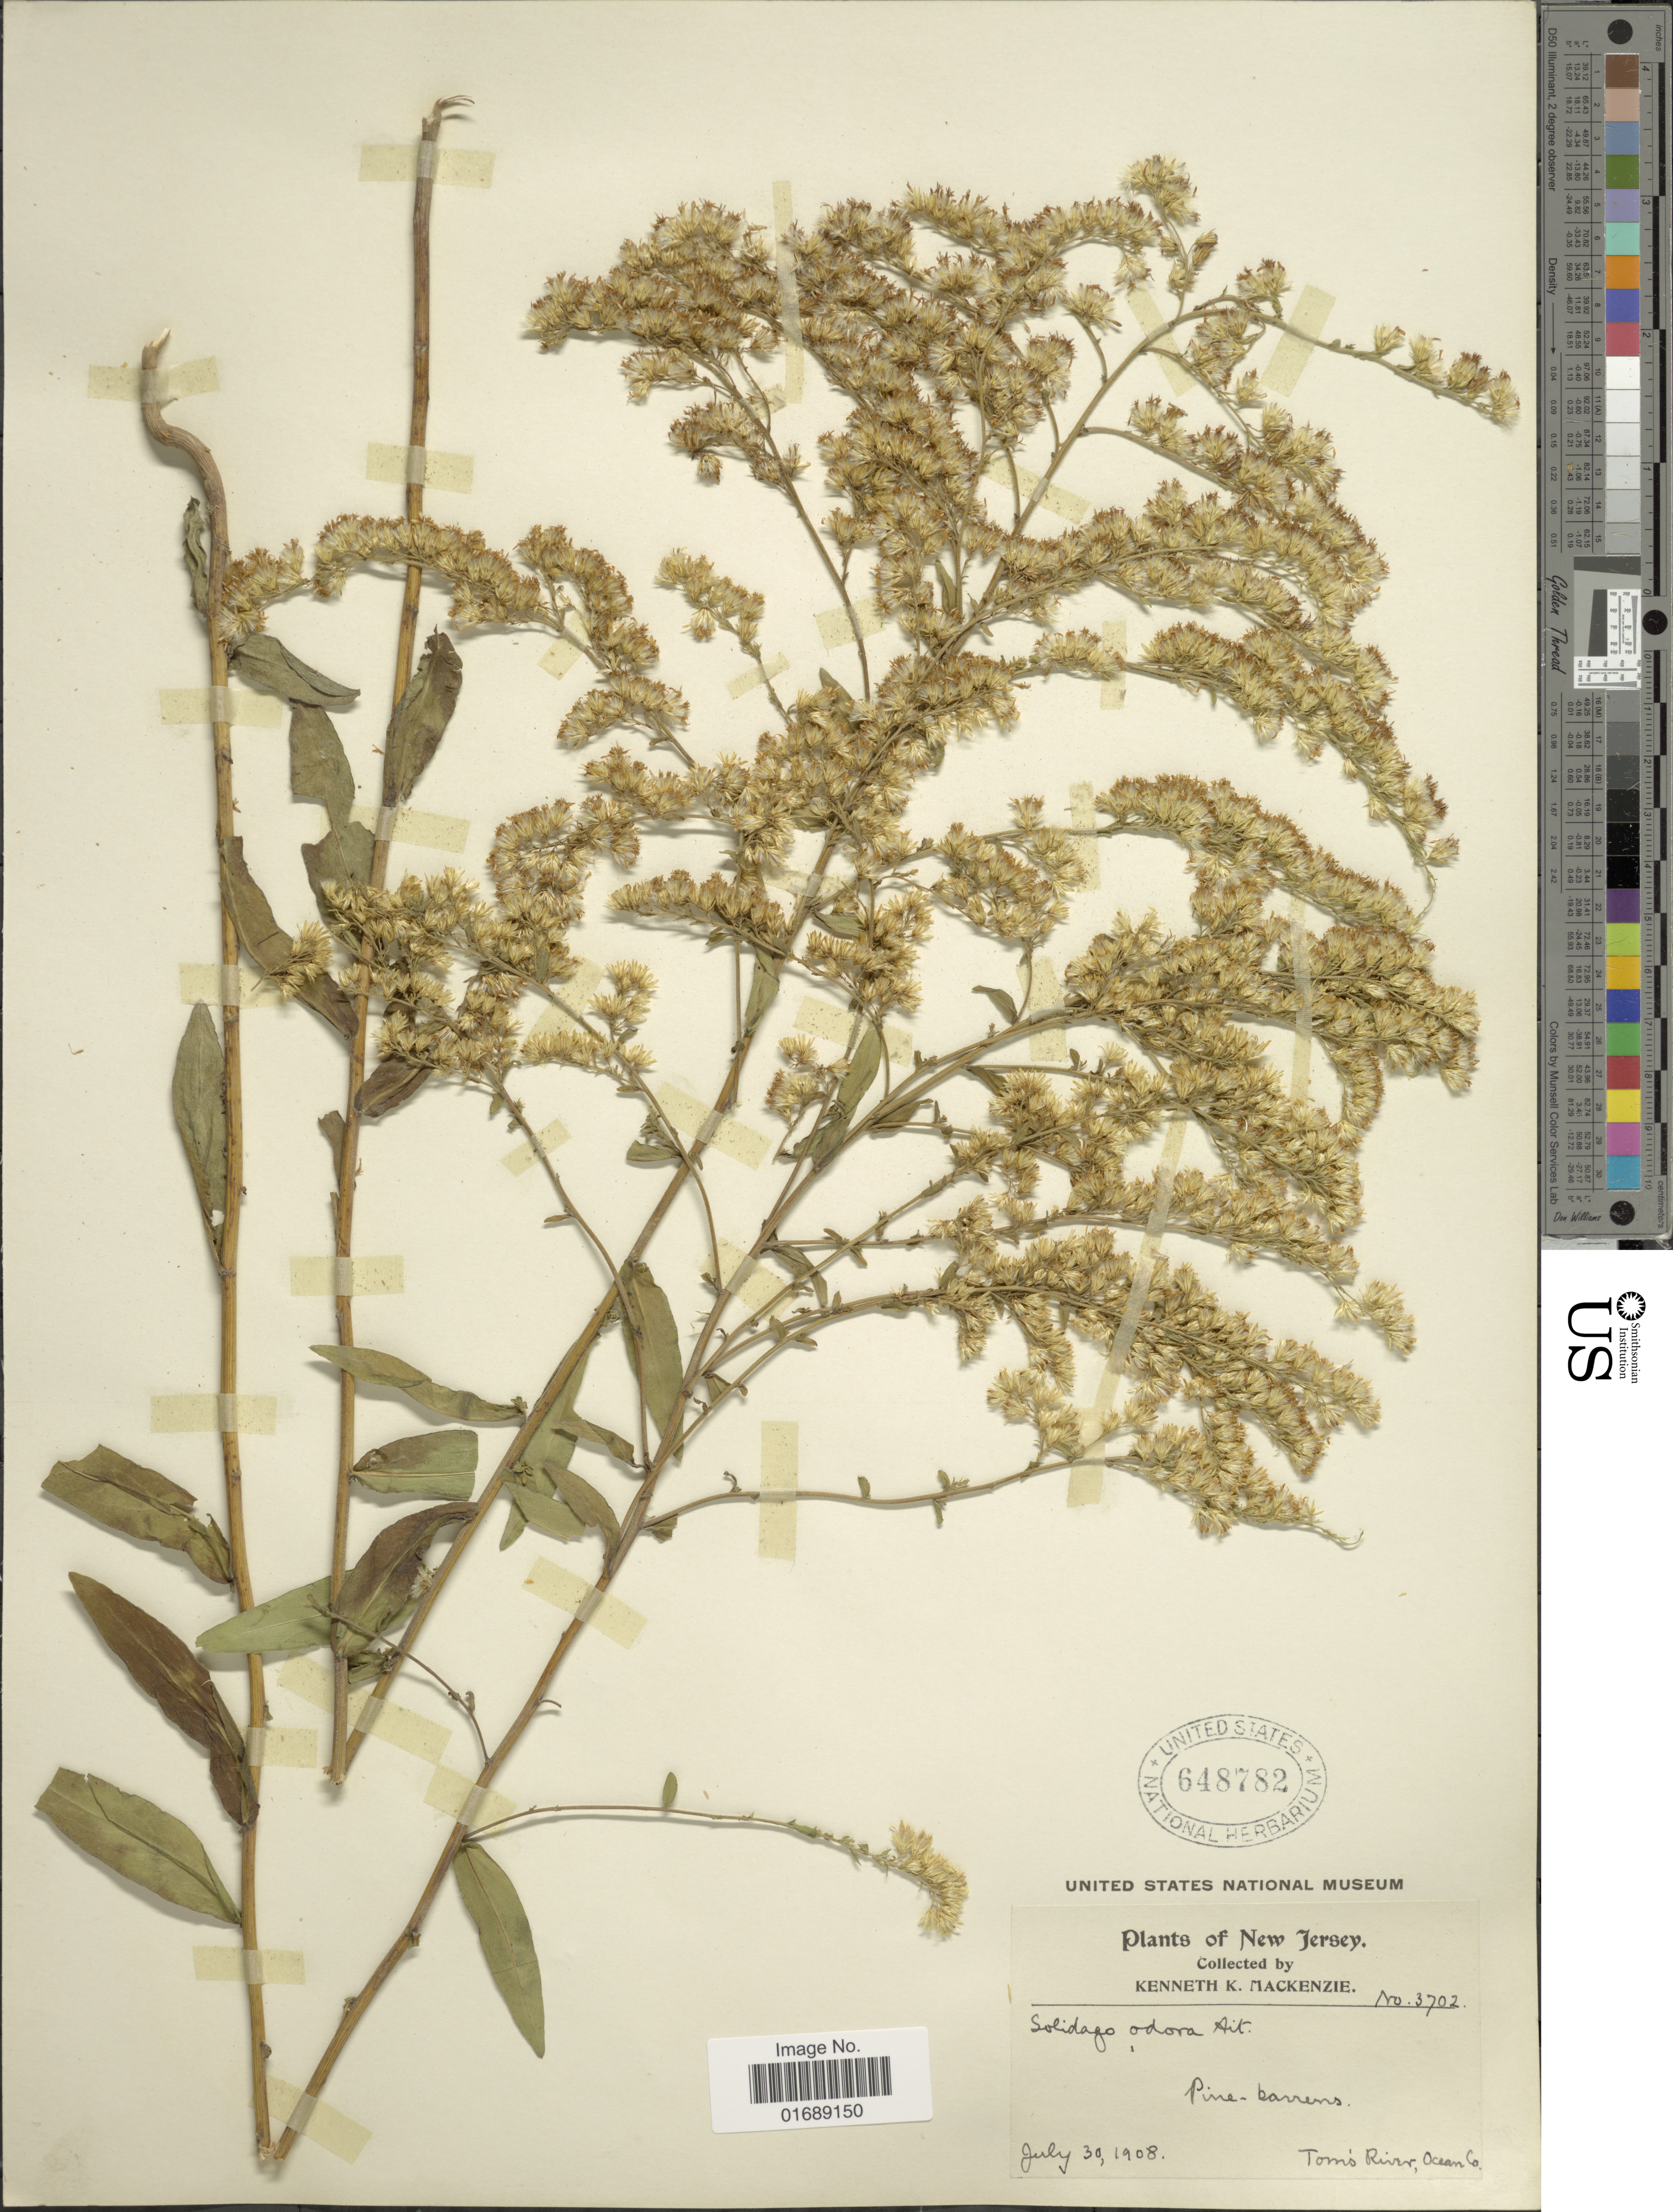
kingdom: Plantae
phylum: Tracheophyta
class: Magnoliopsida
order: Asterales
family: Asteraceae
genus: Solidago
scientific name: Solidago odora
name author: Aiton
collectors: K. K. Mackenzie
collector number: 3702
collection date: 1908-07-30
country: United States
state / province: New Jersey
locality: Pine barrens, Tom's River, Ocean Co.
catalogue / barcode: US 648782